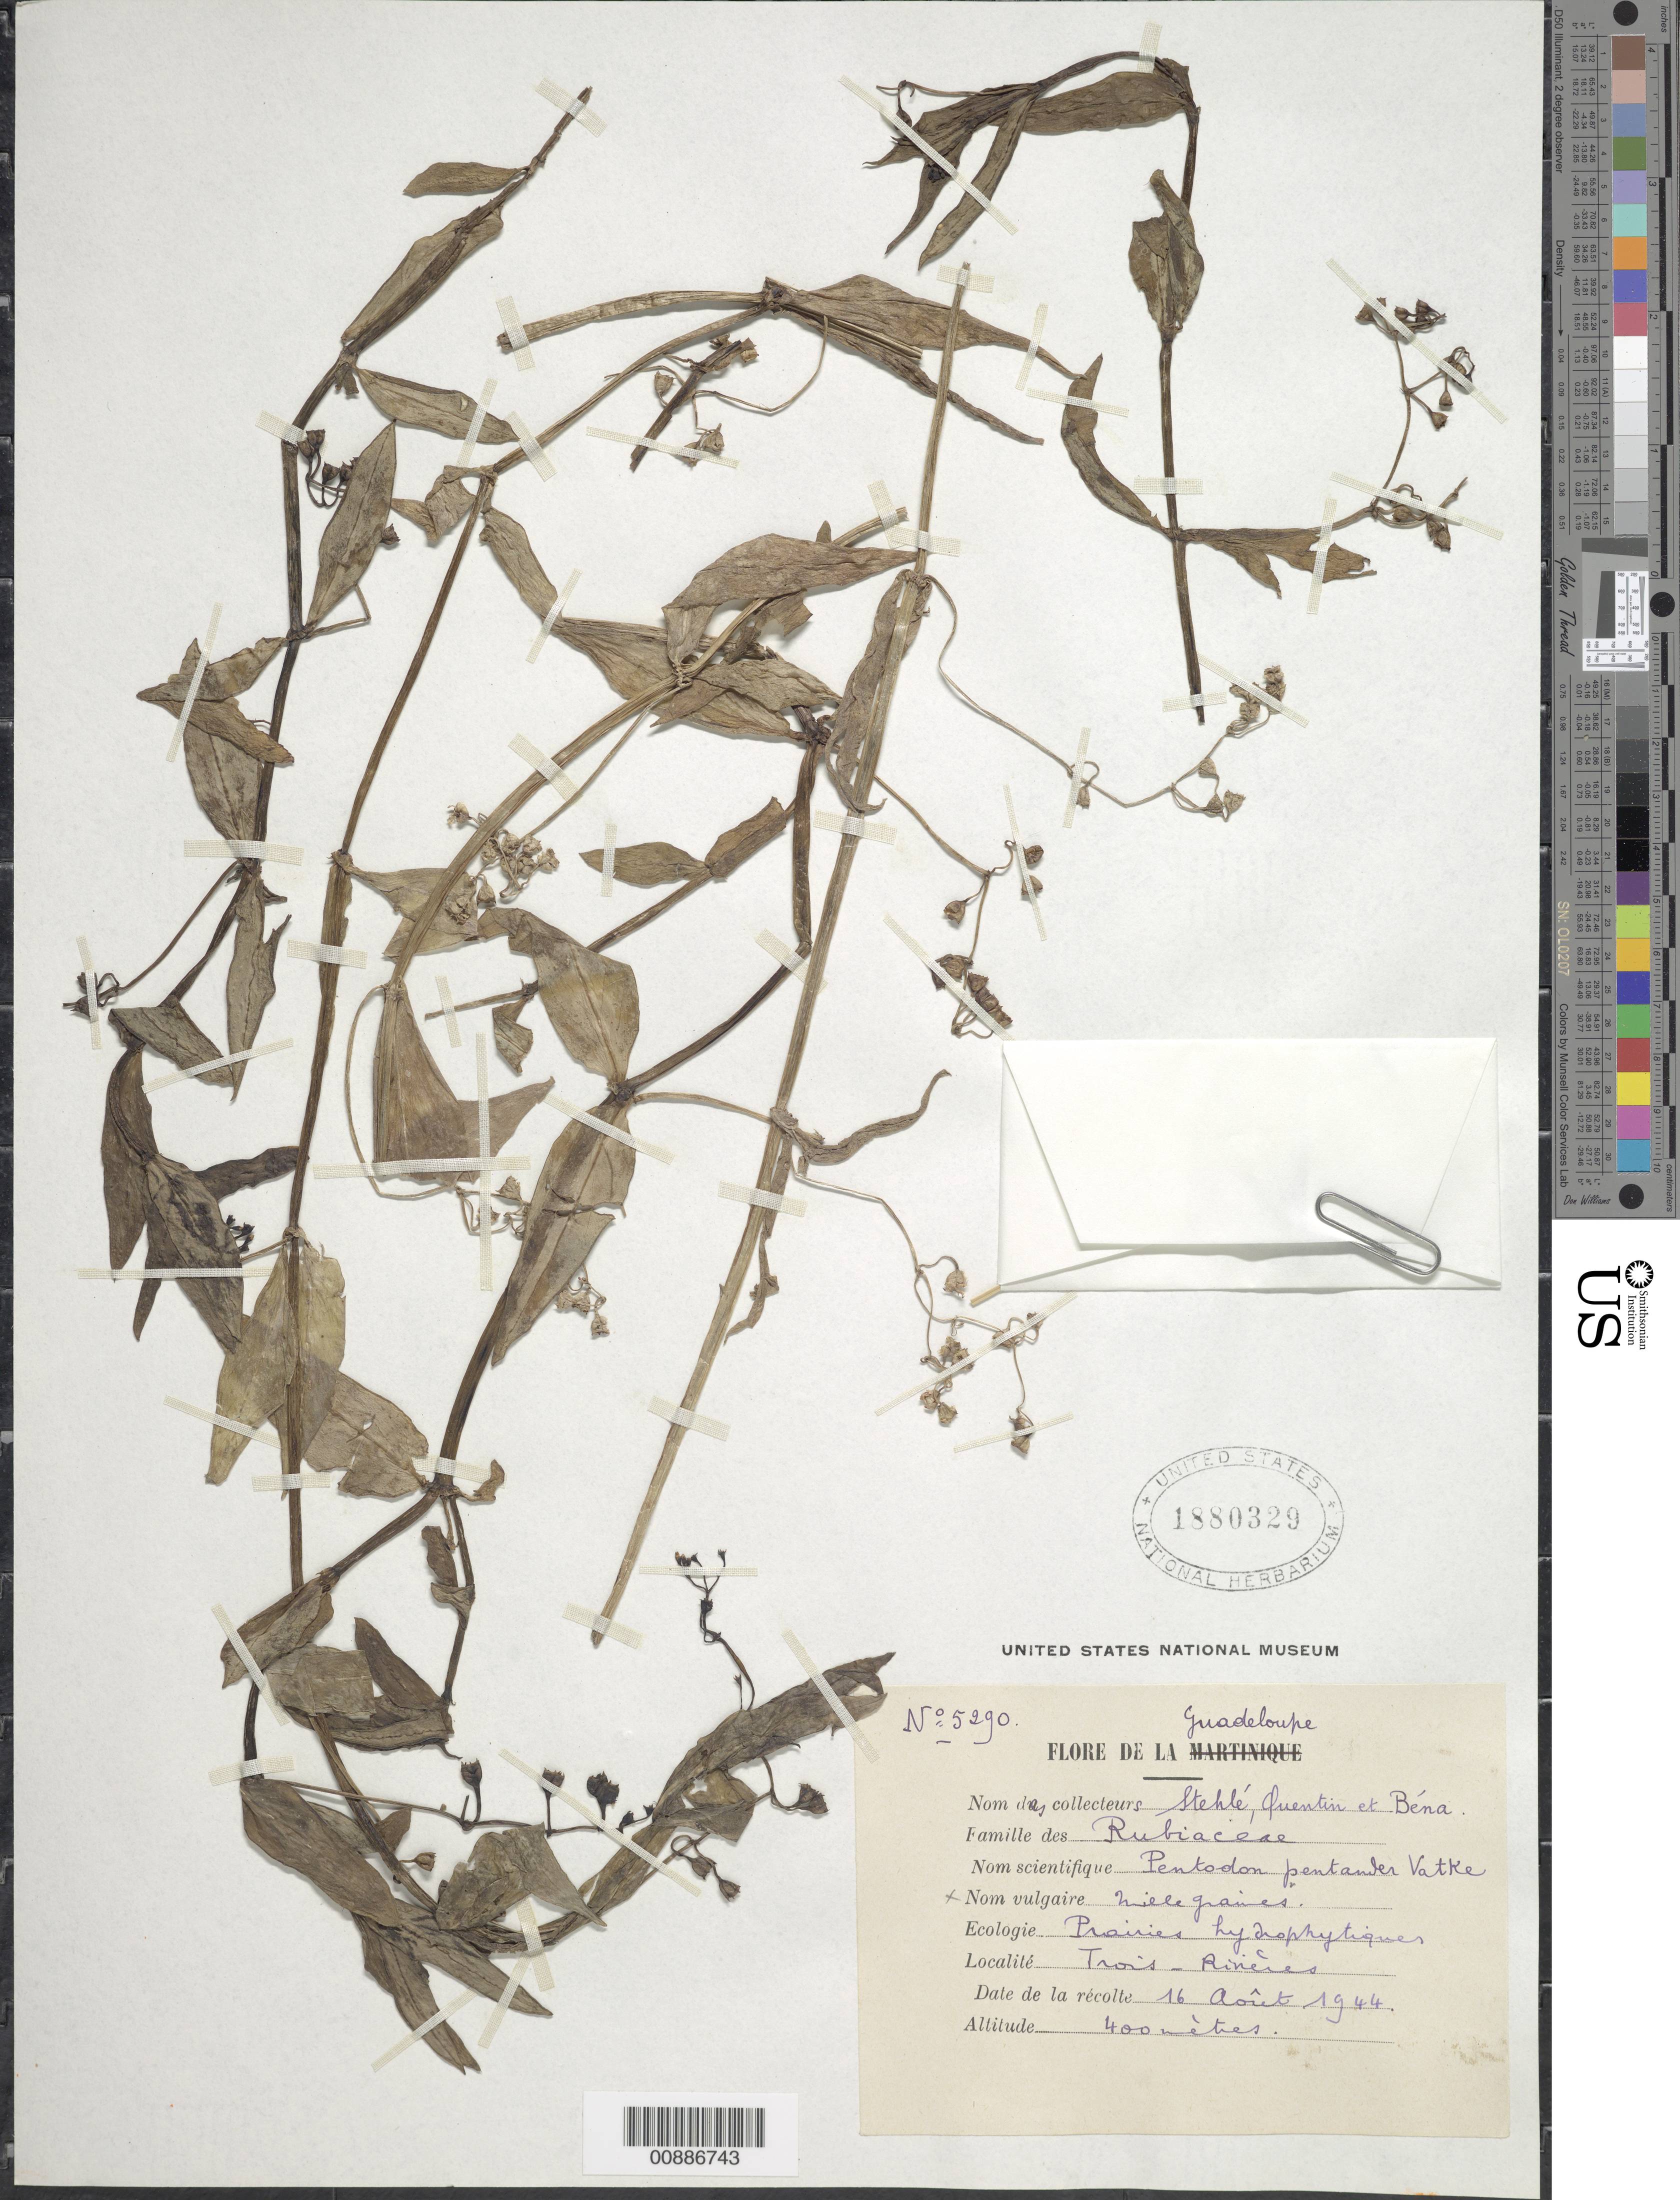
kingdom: Plantae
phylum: Tracheophyta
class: Magnoliopsida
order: Gentianales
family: Rubiaceae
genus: Pentodon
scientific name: Pentodon pentandrus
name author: (Schumach. & Thonn.) Vatke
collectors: H. Stehlé, R. Quentin & R. Béna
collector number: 5290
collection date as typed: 16 Aug 1944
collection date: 1944-08-16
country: Guadeloupe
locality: Trois-Rivières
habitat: Prairies hydrophytiques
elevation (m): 400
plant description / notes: Common name: Mille graines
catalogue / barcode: US 1880329